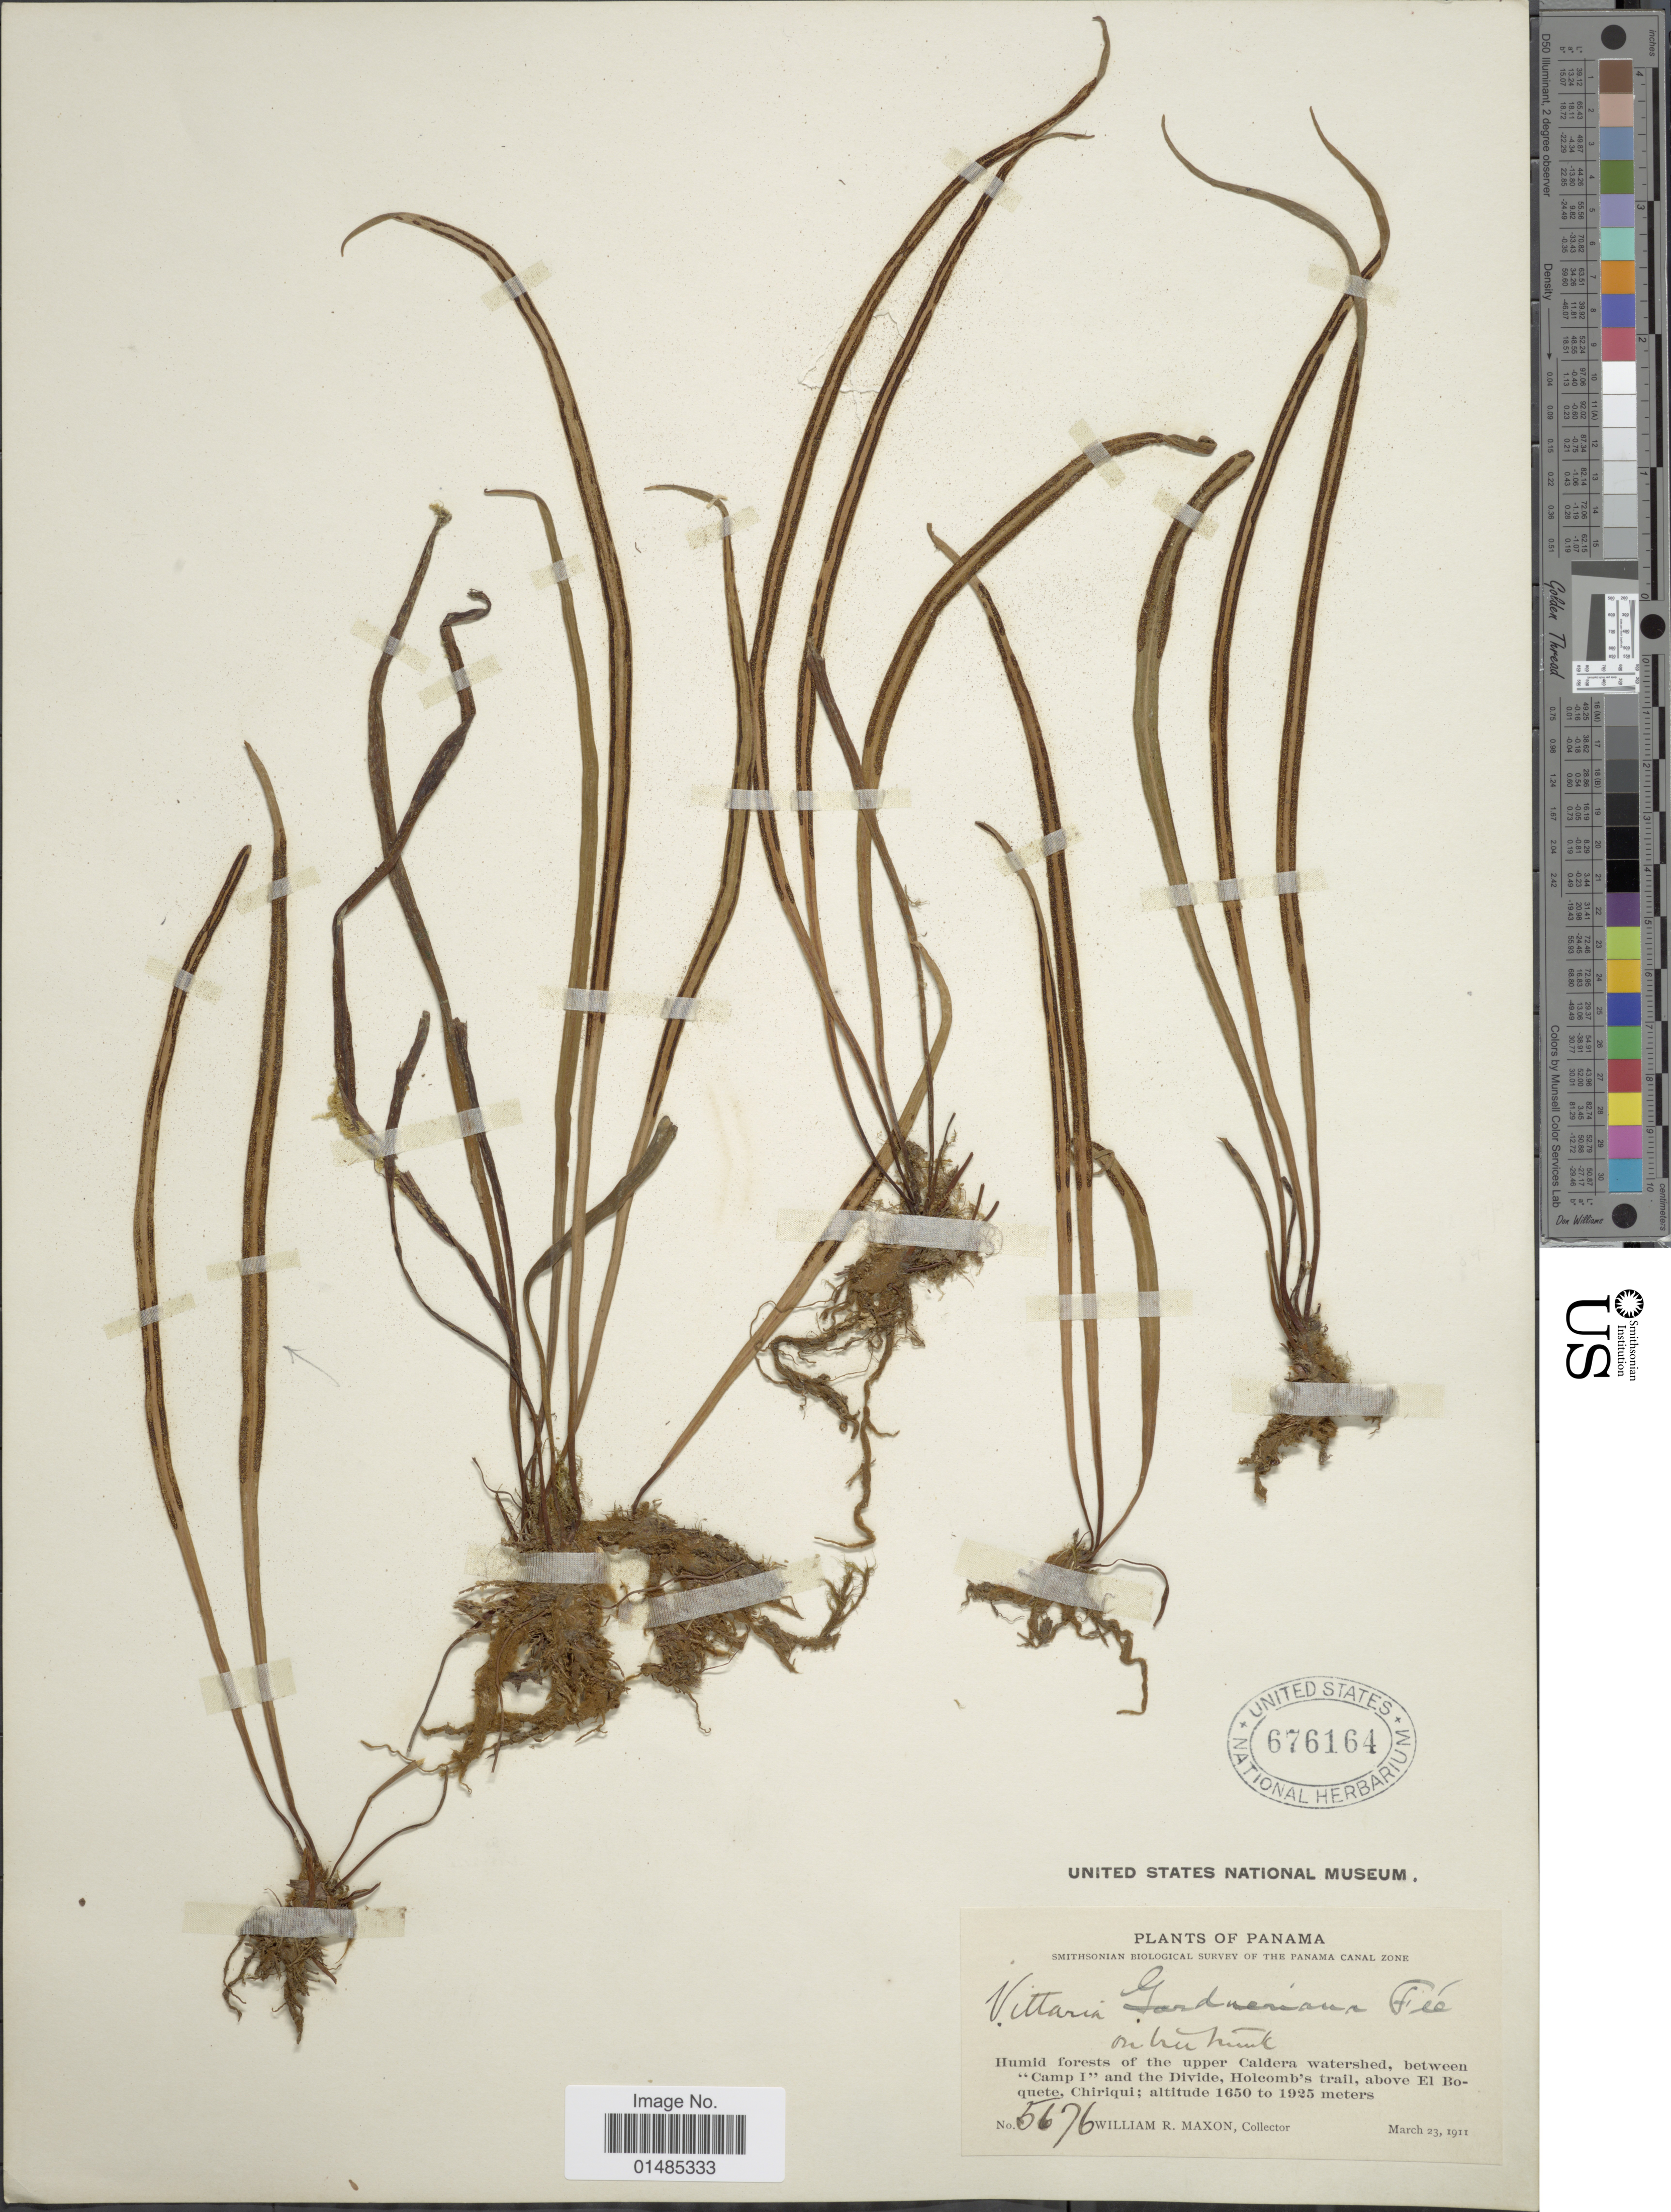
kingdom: Plantae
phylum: Tracheophyta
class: Polypodiopsida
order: Polypodiales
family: Pteridaceae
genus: Radiovittaria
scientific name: Radiovittaria gardneriana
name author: (Fée) E.H. Crane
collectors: W. R. Maxon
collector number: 5676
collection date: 1911-03-23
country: Panama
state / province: Chiriqui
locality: Humid forests of the upper Caldera watershed, between "Camp I" and the Divide, Holcomb's trail, above El Boquete.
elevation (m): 1650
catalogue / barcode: US 676164